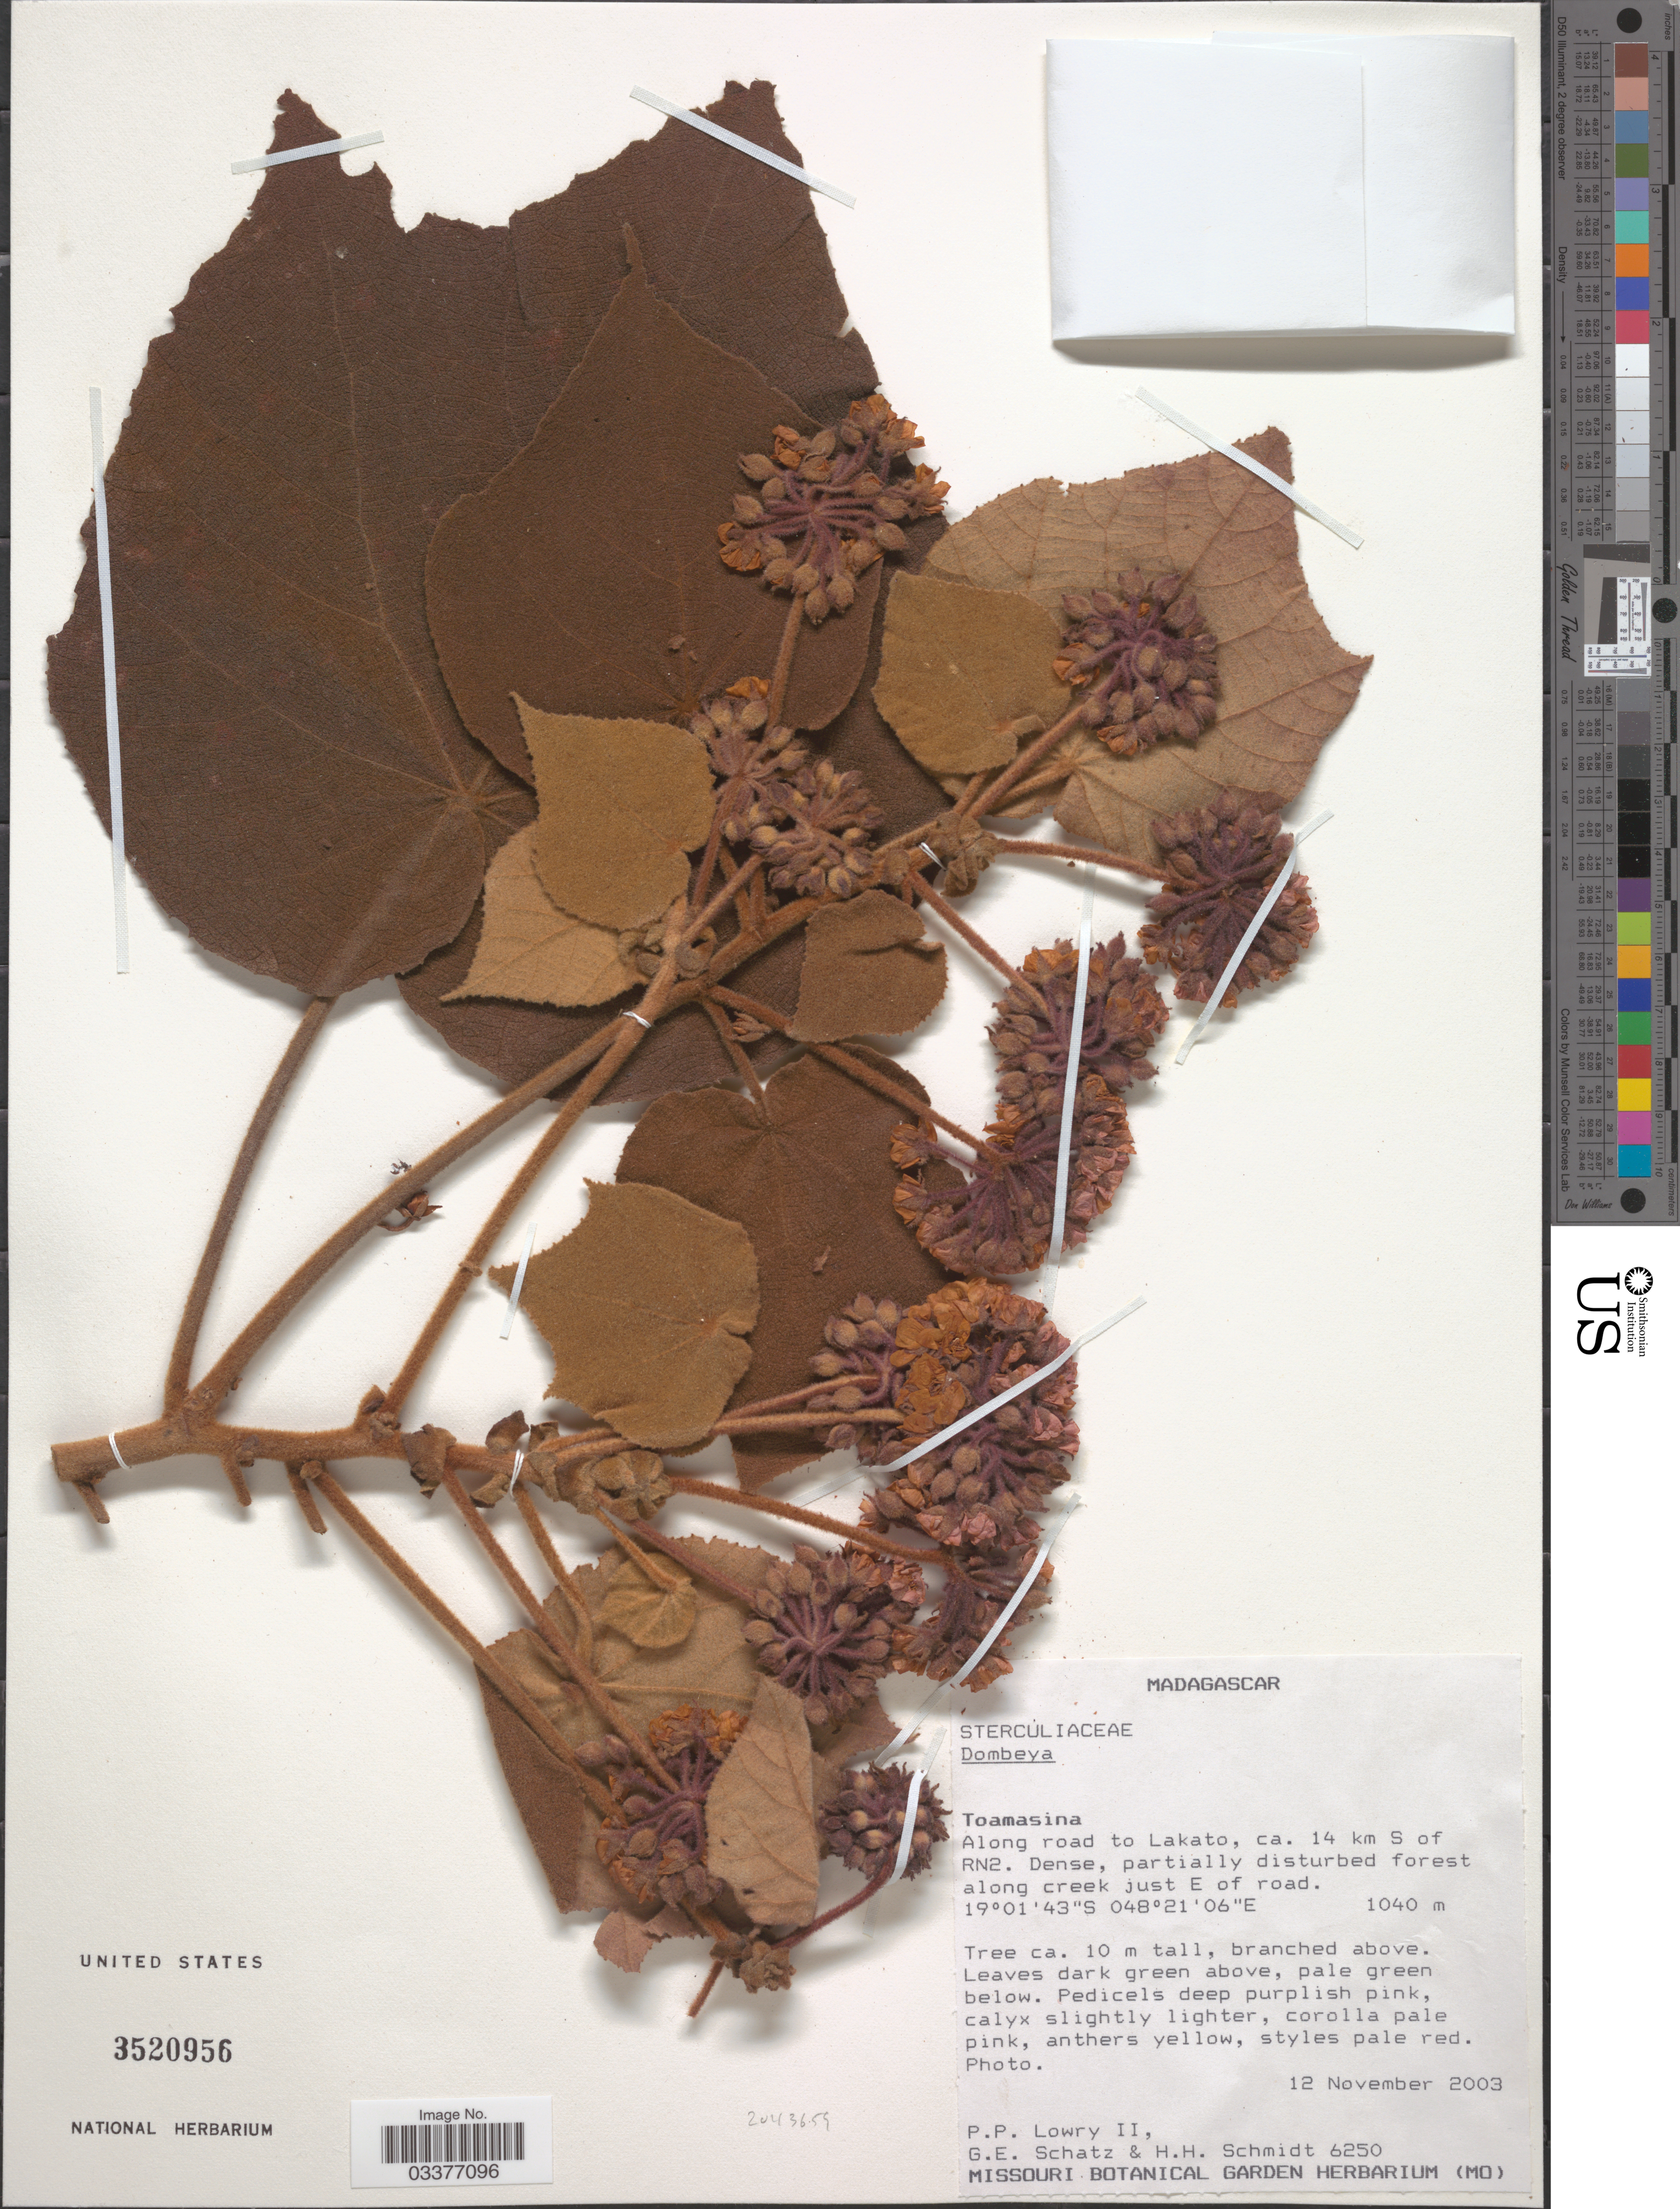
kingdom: Plantae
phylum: Tracheophyta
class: Magnoliopsida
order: Malvales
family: Malvaceae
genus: Dombeya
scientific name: Dombeya biumbellata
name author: Baker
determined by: Jourdain-Fievet, L.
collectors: P. Lowry, G. Schatz & H. H. Schmidt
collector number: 6250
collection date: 2003-11-12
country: Madagascar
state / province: Alaotra Mangoro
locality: Along road to Lakato, ca. 14 km S of RN2.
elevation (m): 1040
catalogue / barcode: US 3520956